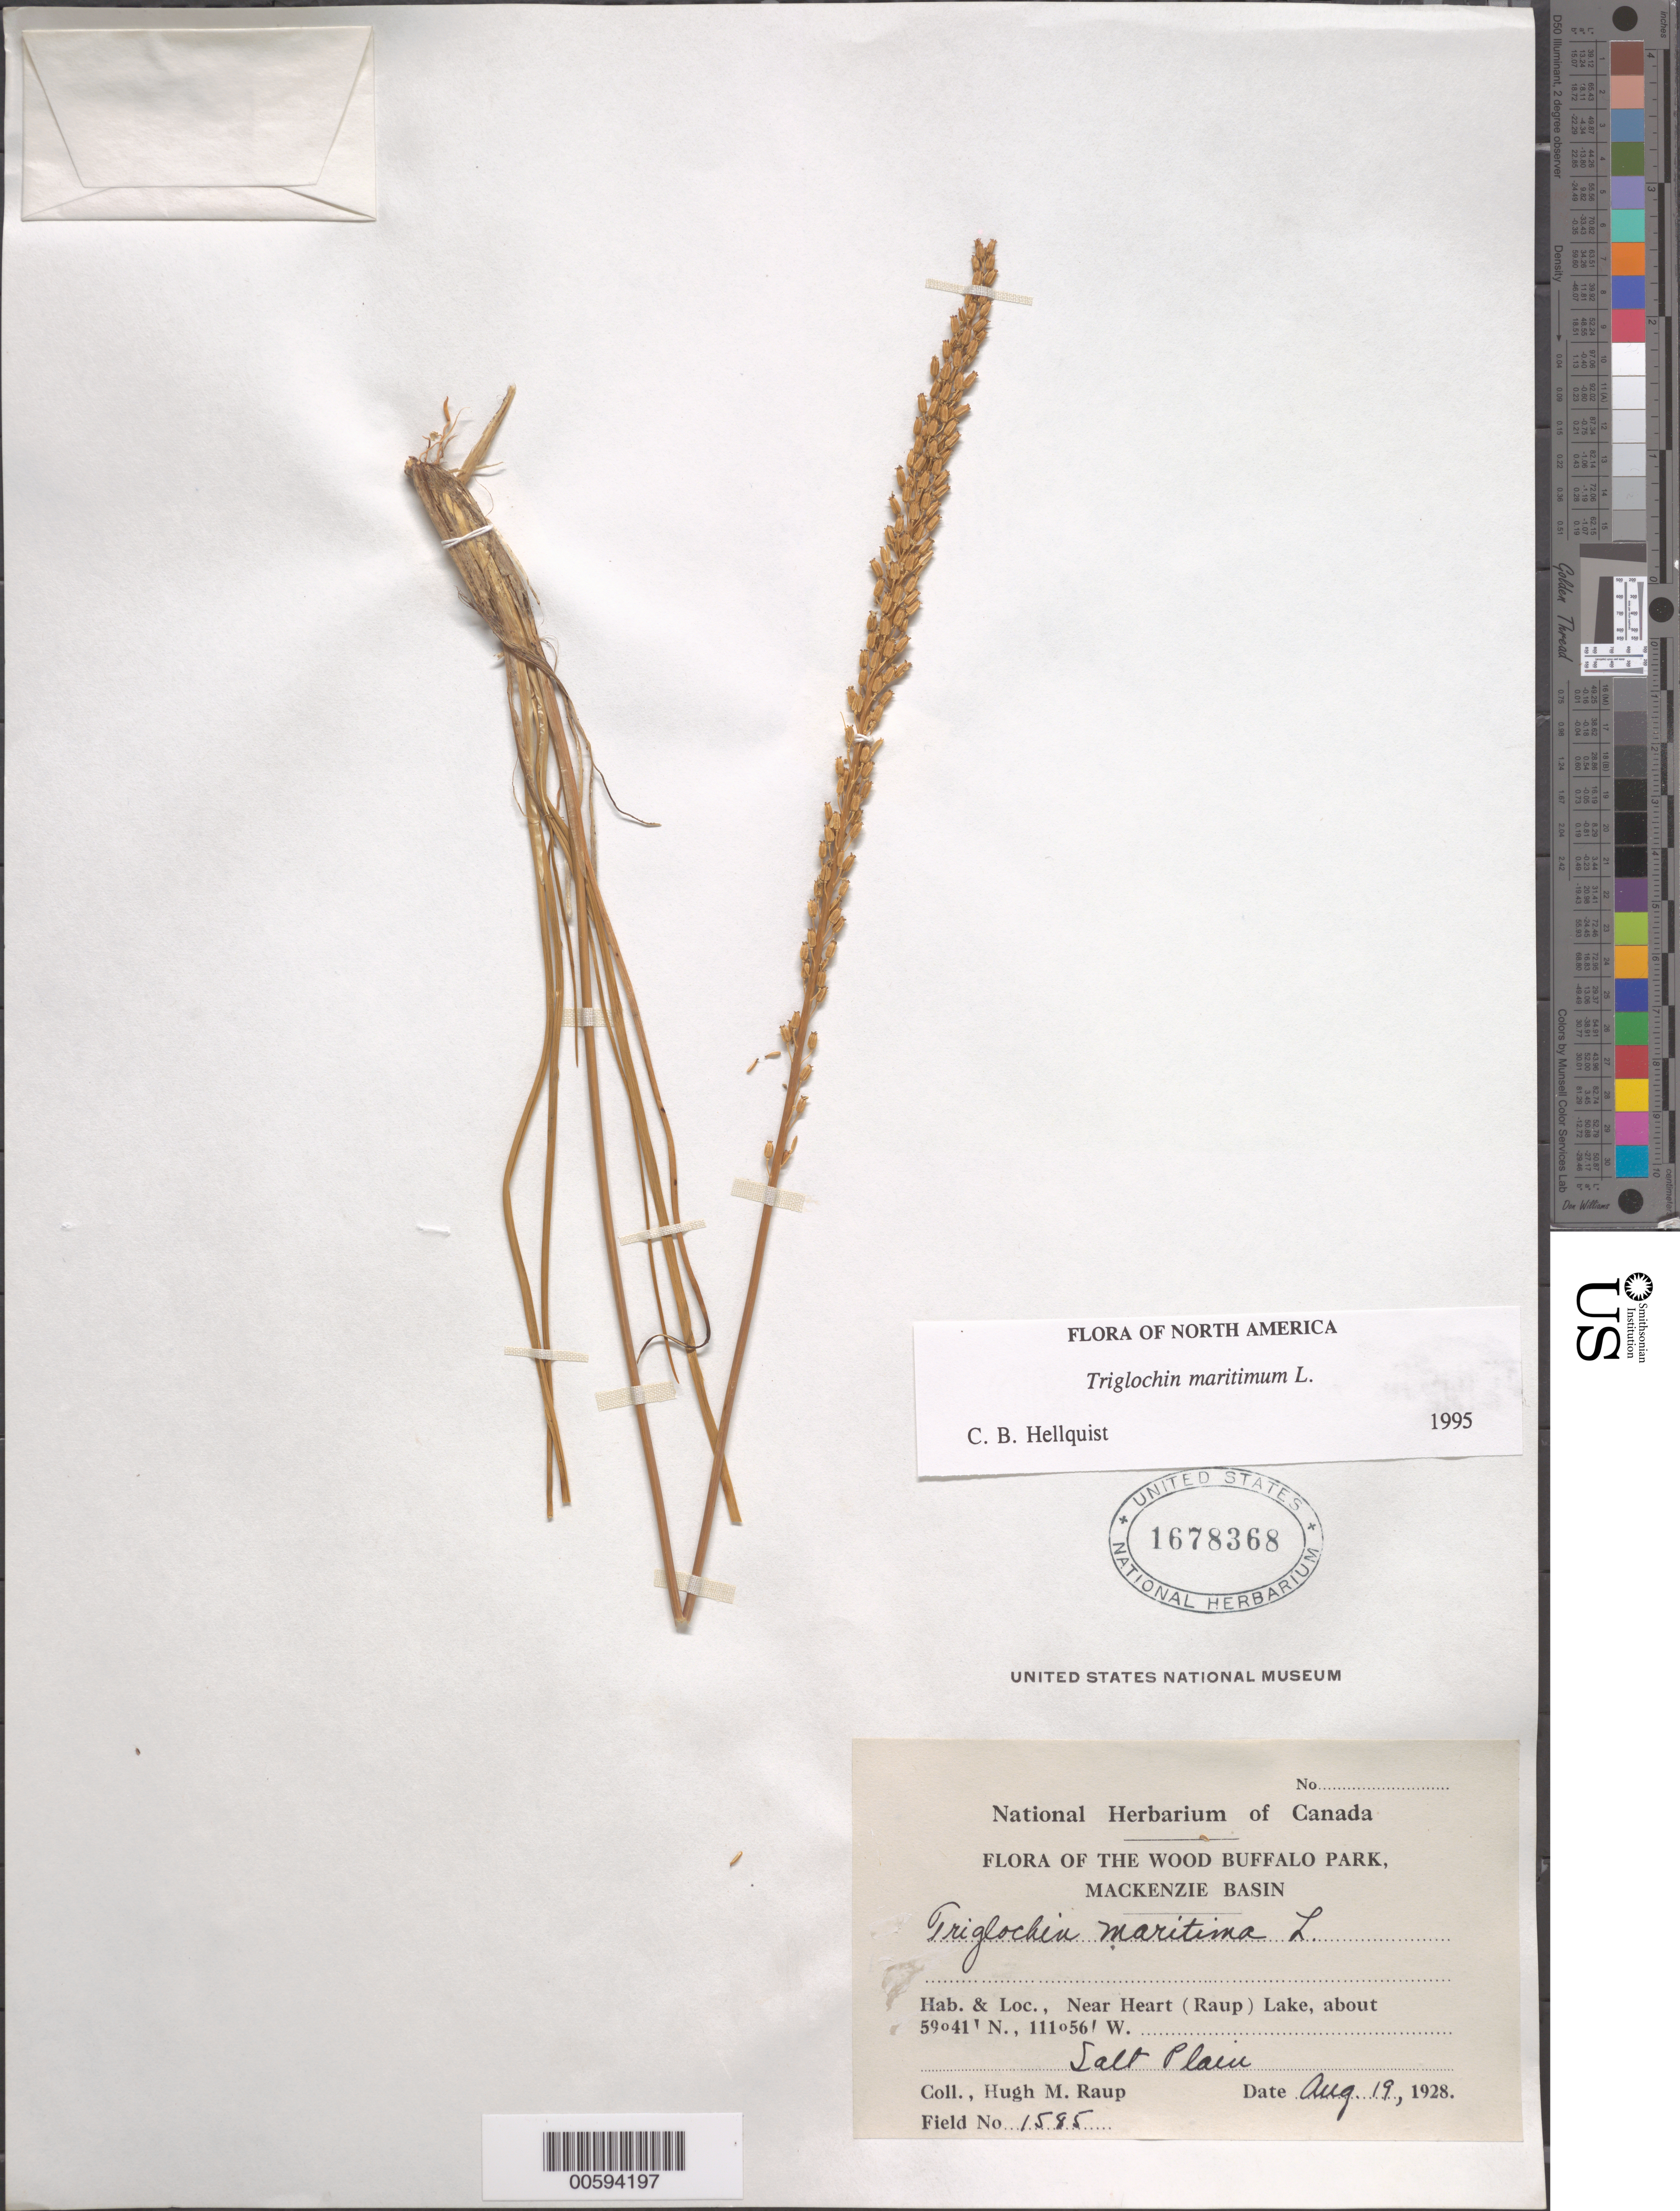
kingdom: Plantae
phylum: Tracheophyta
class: Liliopsida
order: Alismatales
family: Juncaginaceae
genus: Triglochin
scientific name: Triglochin maritima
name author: L.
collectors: H. Raup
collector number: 1585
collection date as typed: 19 Aug 1928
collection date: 1928-08-19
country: Canada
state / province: Northwest Territories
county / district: Mackenzie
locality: Buffalo Park, near Heart (Raup) Lake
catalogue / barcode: US 1678368